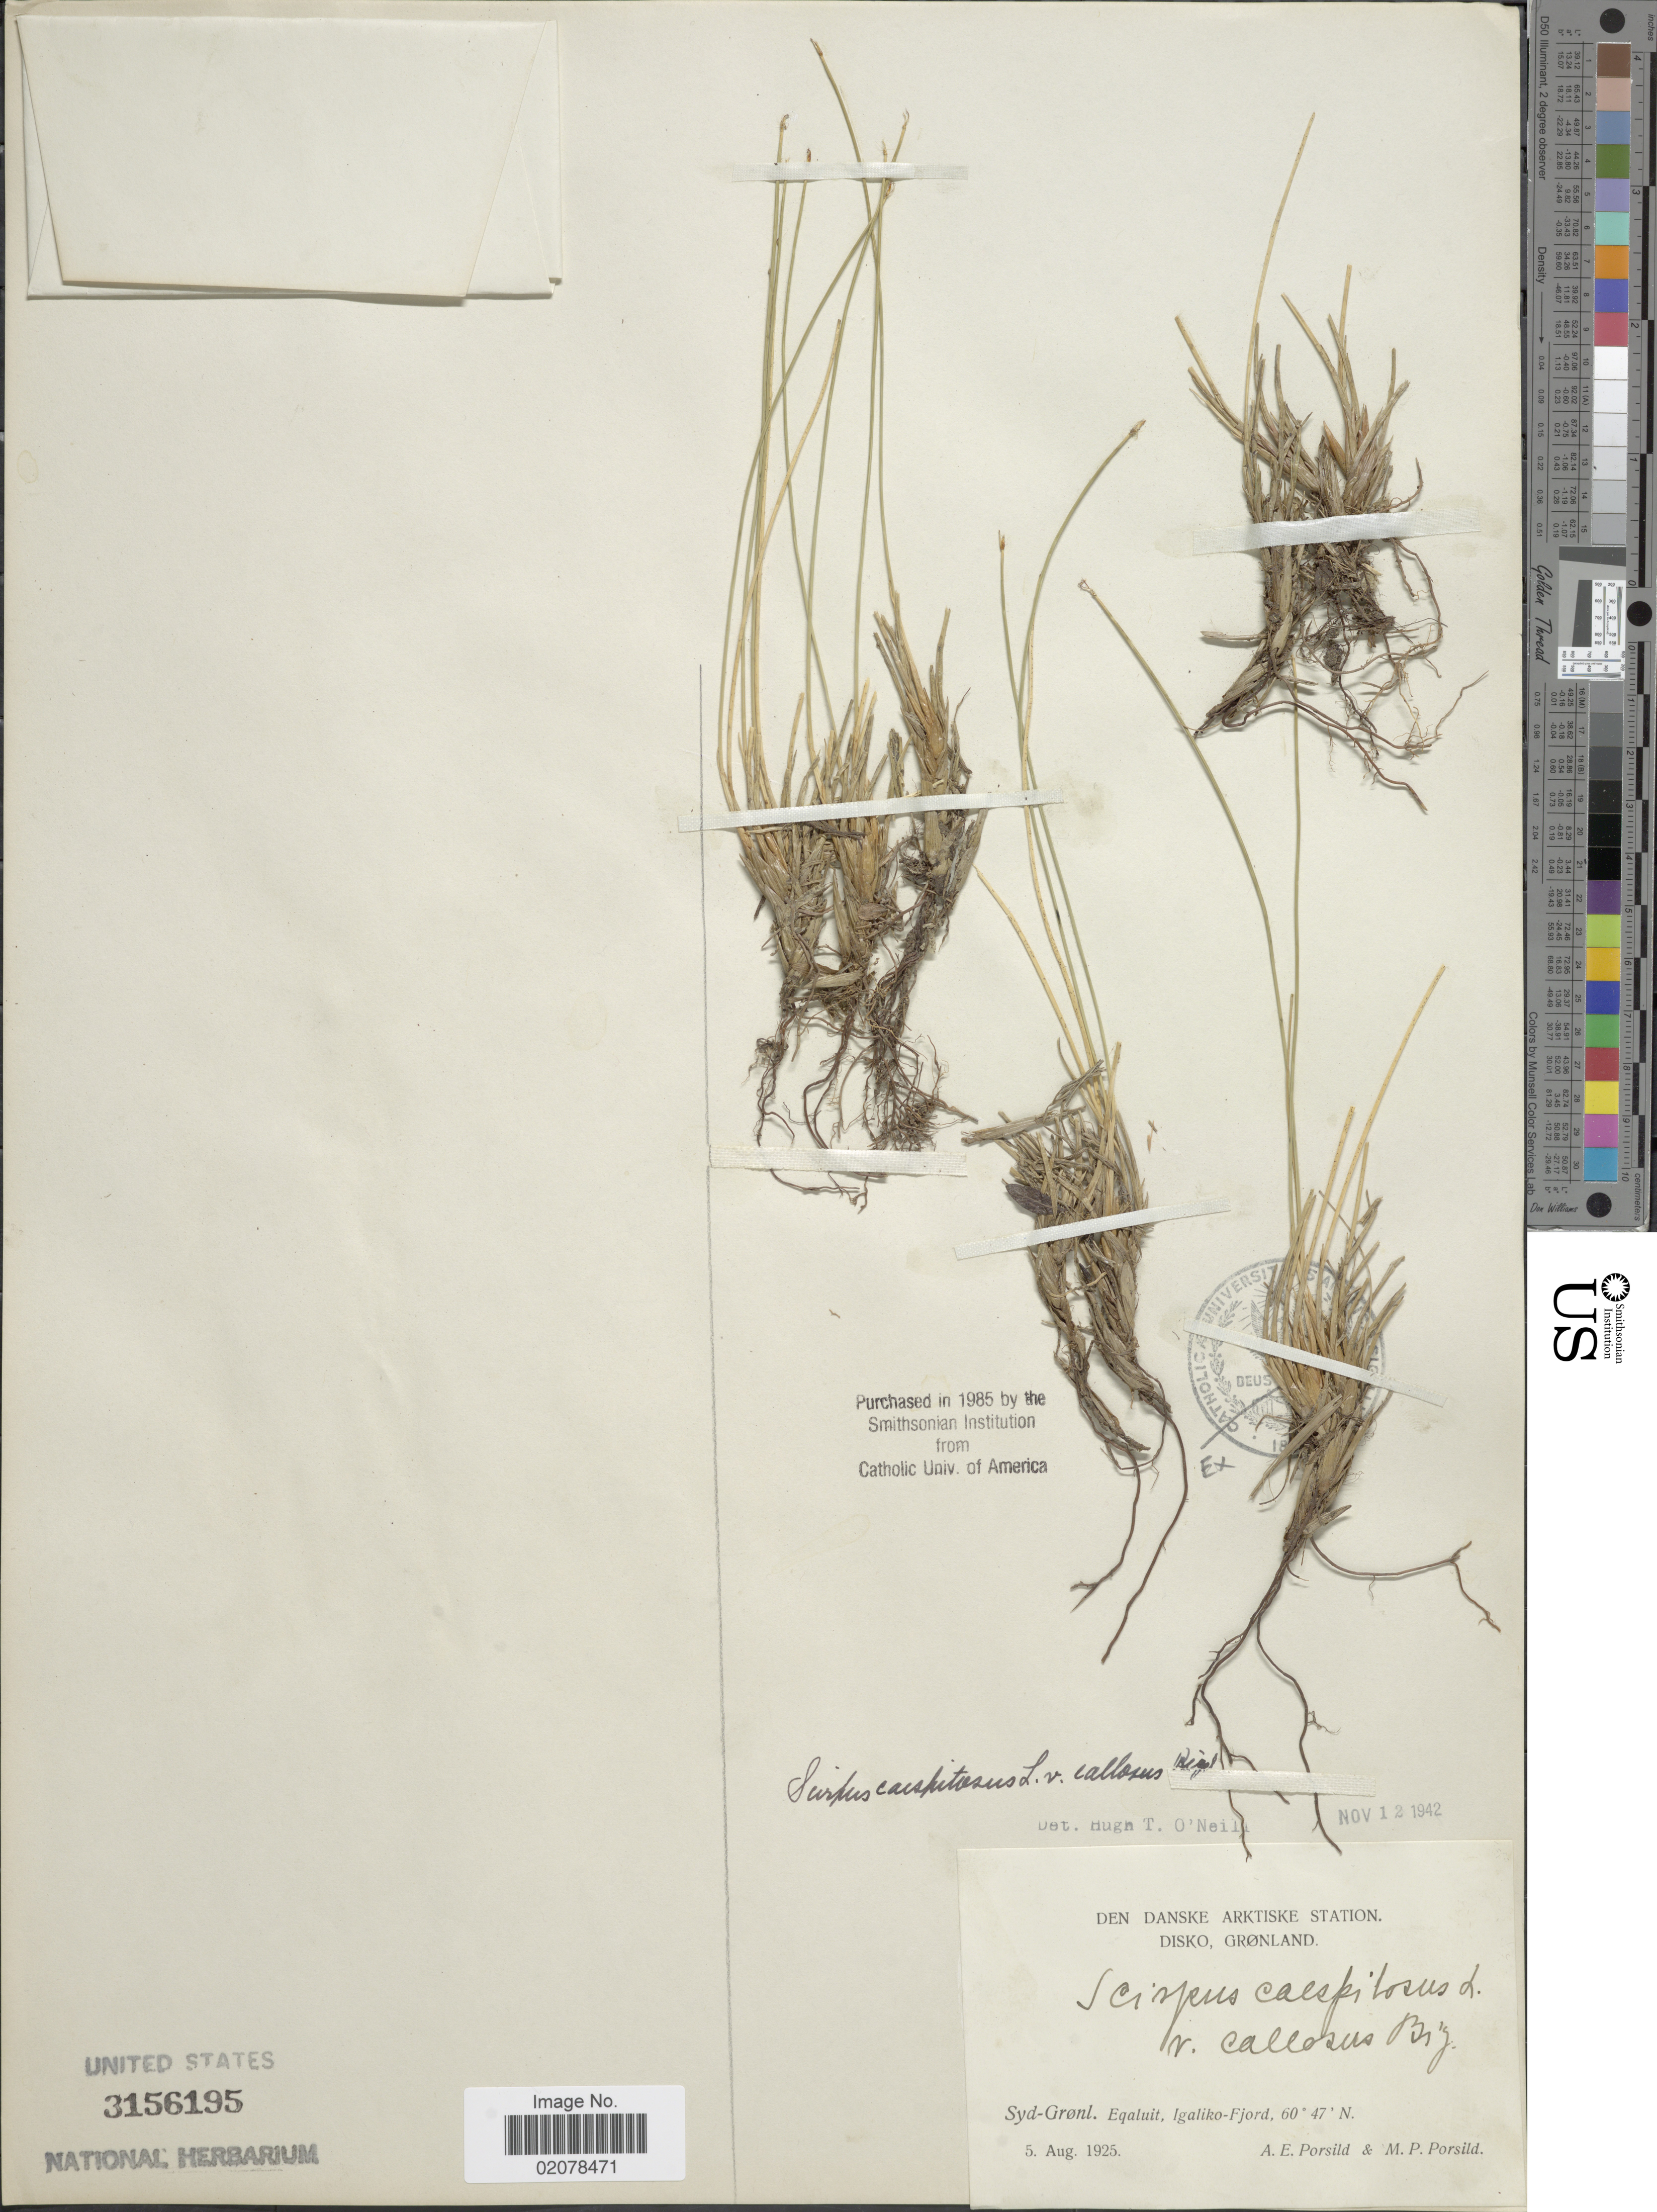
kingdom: Plantae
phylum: Tracheophyta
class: Liliopsida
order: Poales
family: Cyperaceae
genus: Trichophorum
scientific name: Trichophorum cespitosum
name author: (L.) Hartm.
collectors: A. E. Porsild & M. P. Porsild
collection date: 1925-08-05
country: Greenland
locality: Den Danske, Arktiske Station, Disko, Syd-Gronl, Eqaluit, Igaliko-Fjord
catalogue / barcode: US 3156195